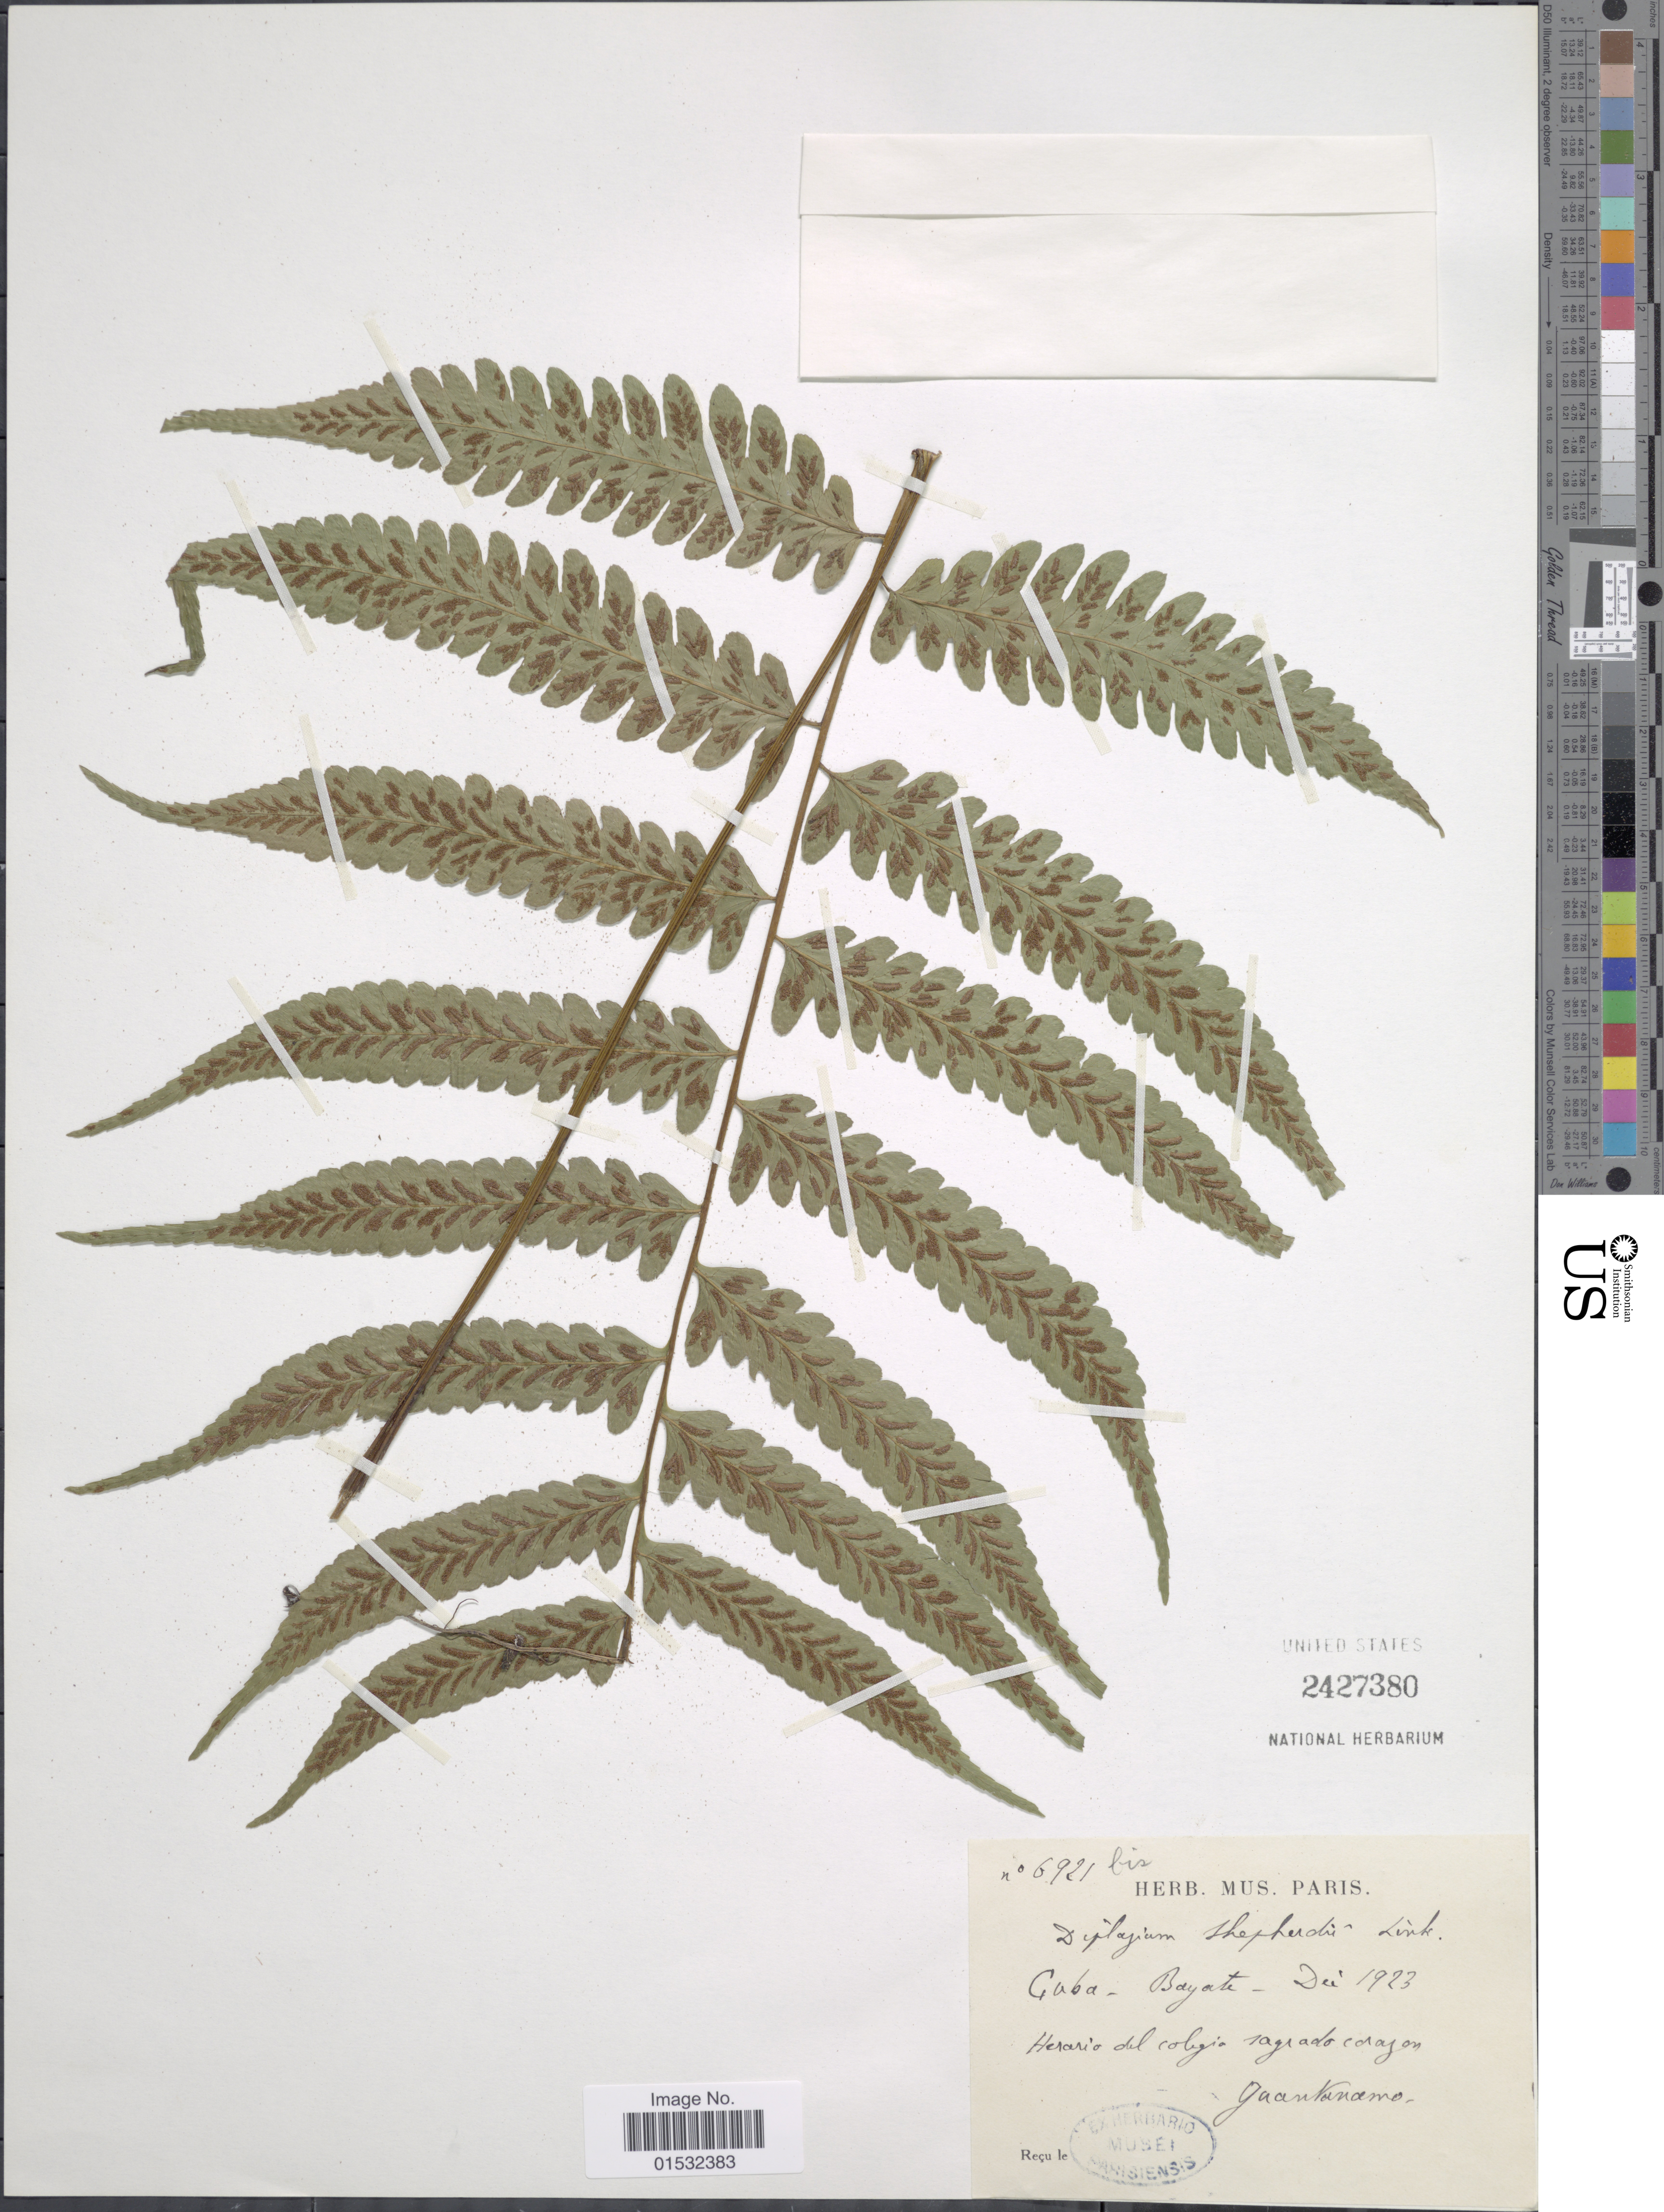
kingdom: Plantae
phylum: Tracheophyta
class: Polypodiopsida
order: Polypodiales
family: Athyriaceae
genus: Diplazium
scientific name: Diplazium striatum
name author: (L.) C. Presl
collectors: ex herb. Colegia Sagrado Corazon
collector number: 6921 bis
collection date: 1923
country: Cuba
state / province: Guantánamo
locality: Bayate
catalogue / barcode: US 2427380